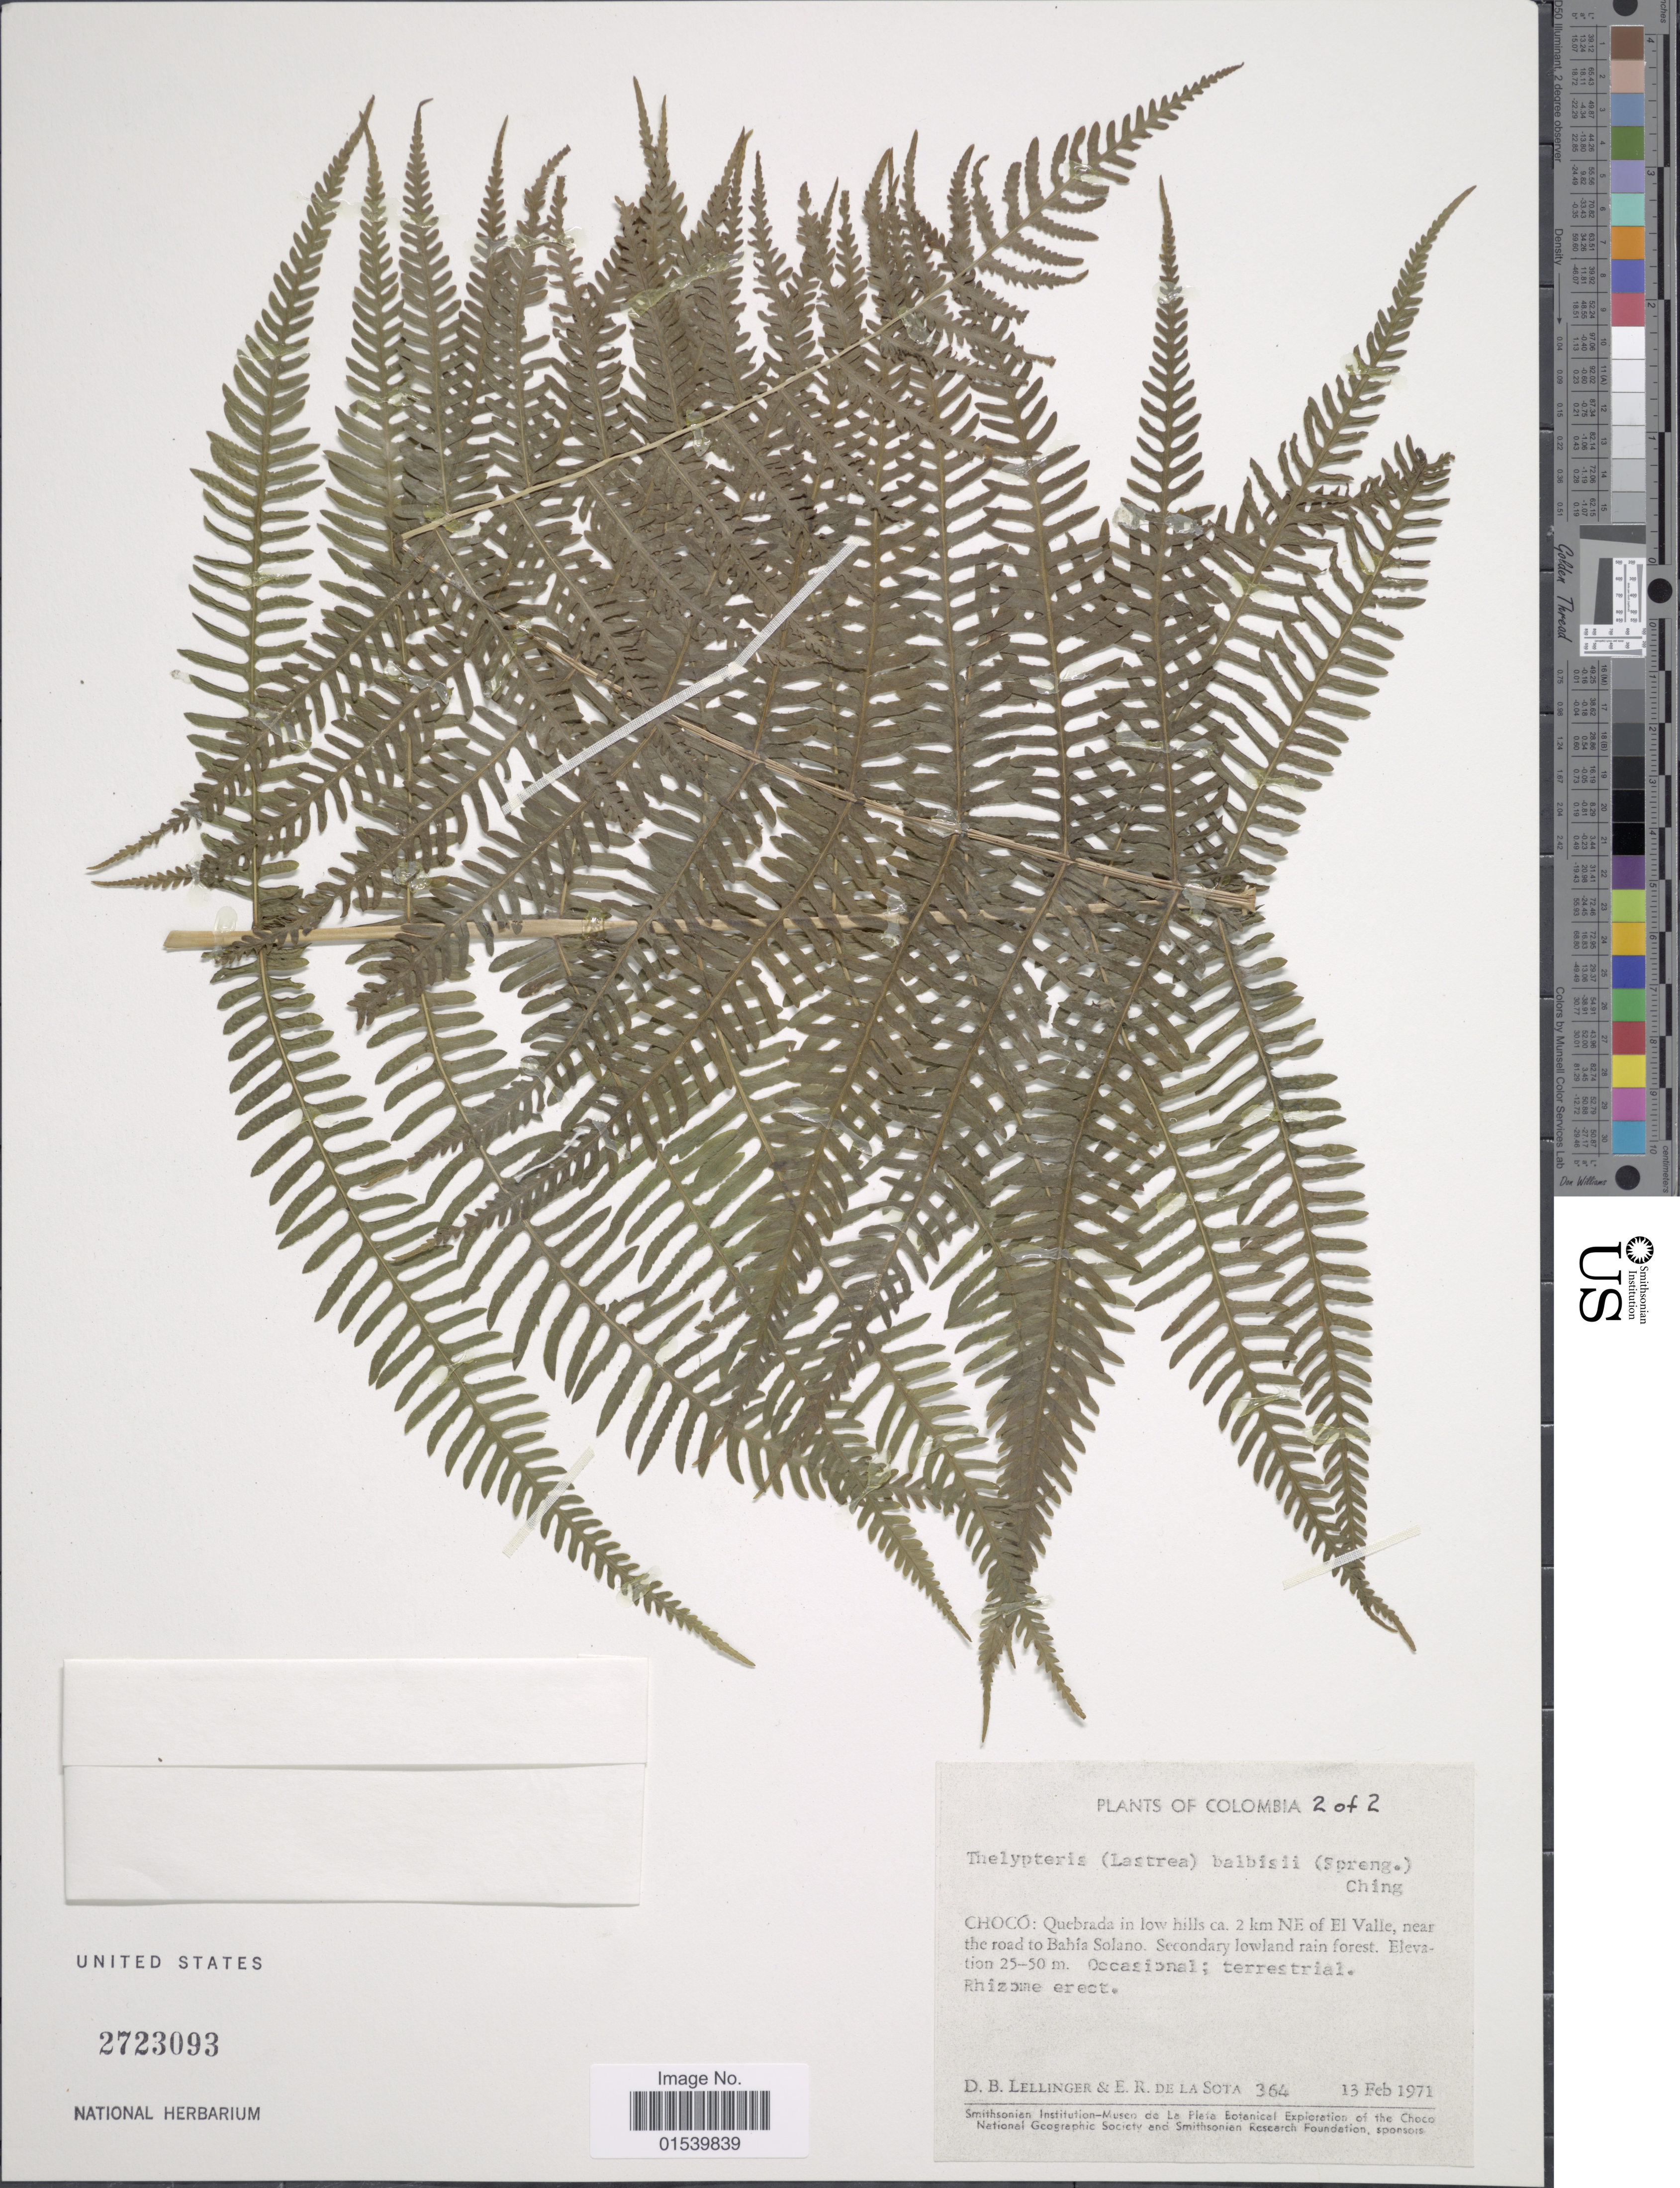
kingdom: Plantae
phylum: Tracheophyta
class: Polypodiopsida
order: Polypodiales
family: Thelypteridaceae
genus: Amauropelta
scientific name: Amauropelta balbisii (Spreng.) comb. nov., ined. 2015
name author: (Spreng.)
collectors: D. B. Lellinger & E. R. de la Sota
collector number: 364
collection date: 1971-02-13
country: Colombia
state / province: Chocó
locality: Quebrada in low hills ca. 2 km NE of El Valle, near the road to Bahía Solano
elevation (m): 25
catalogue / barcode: US 2723093